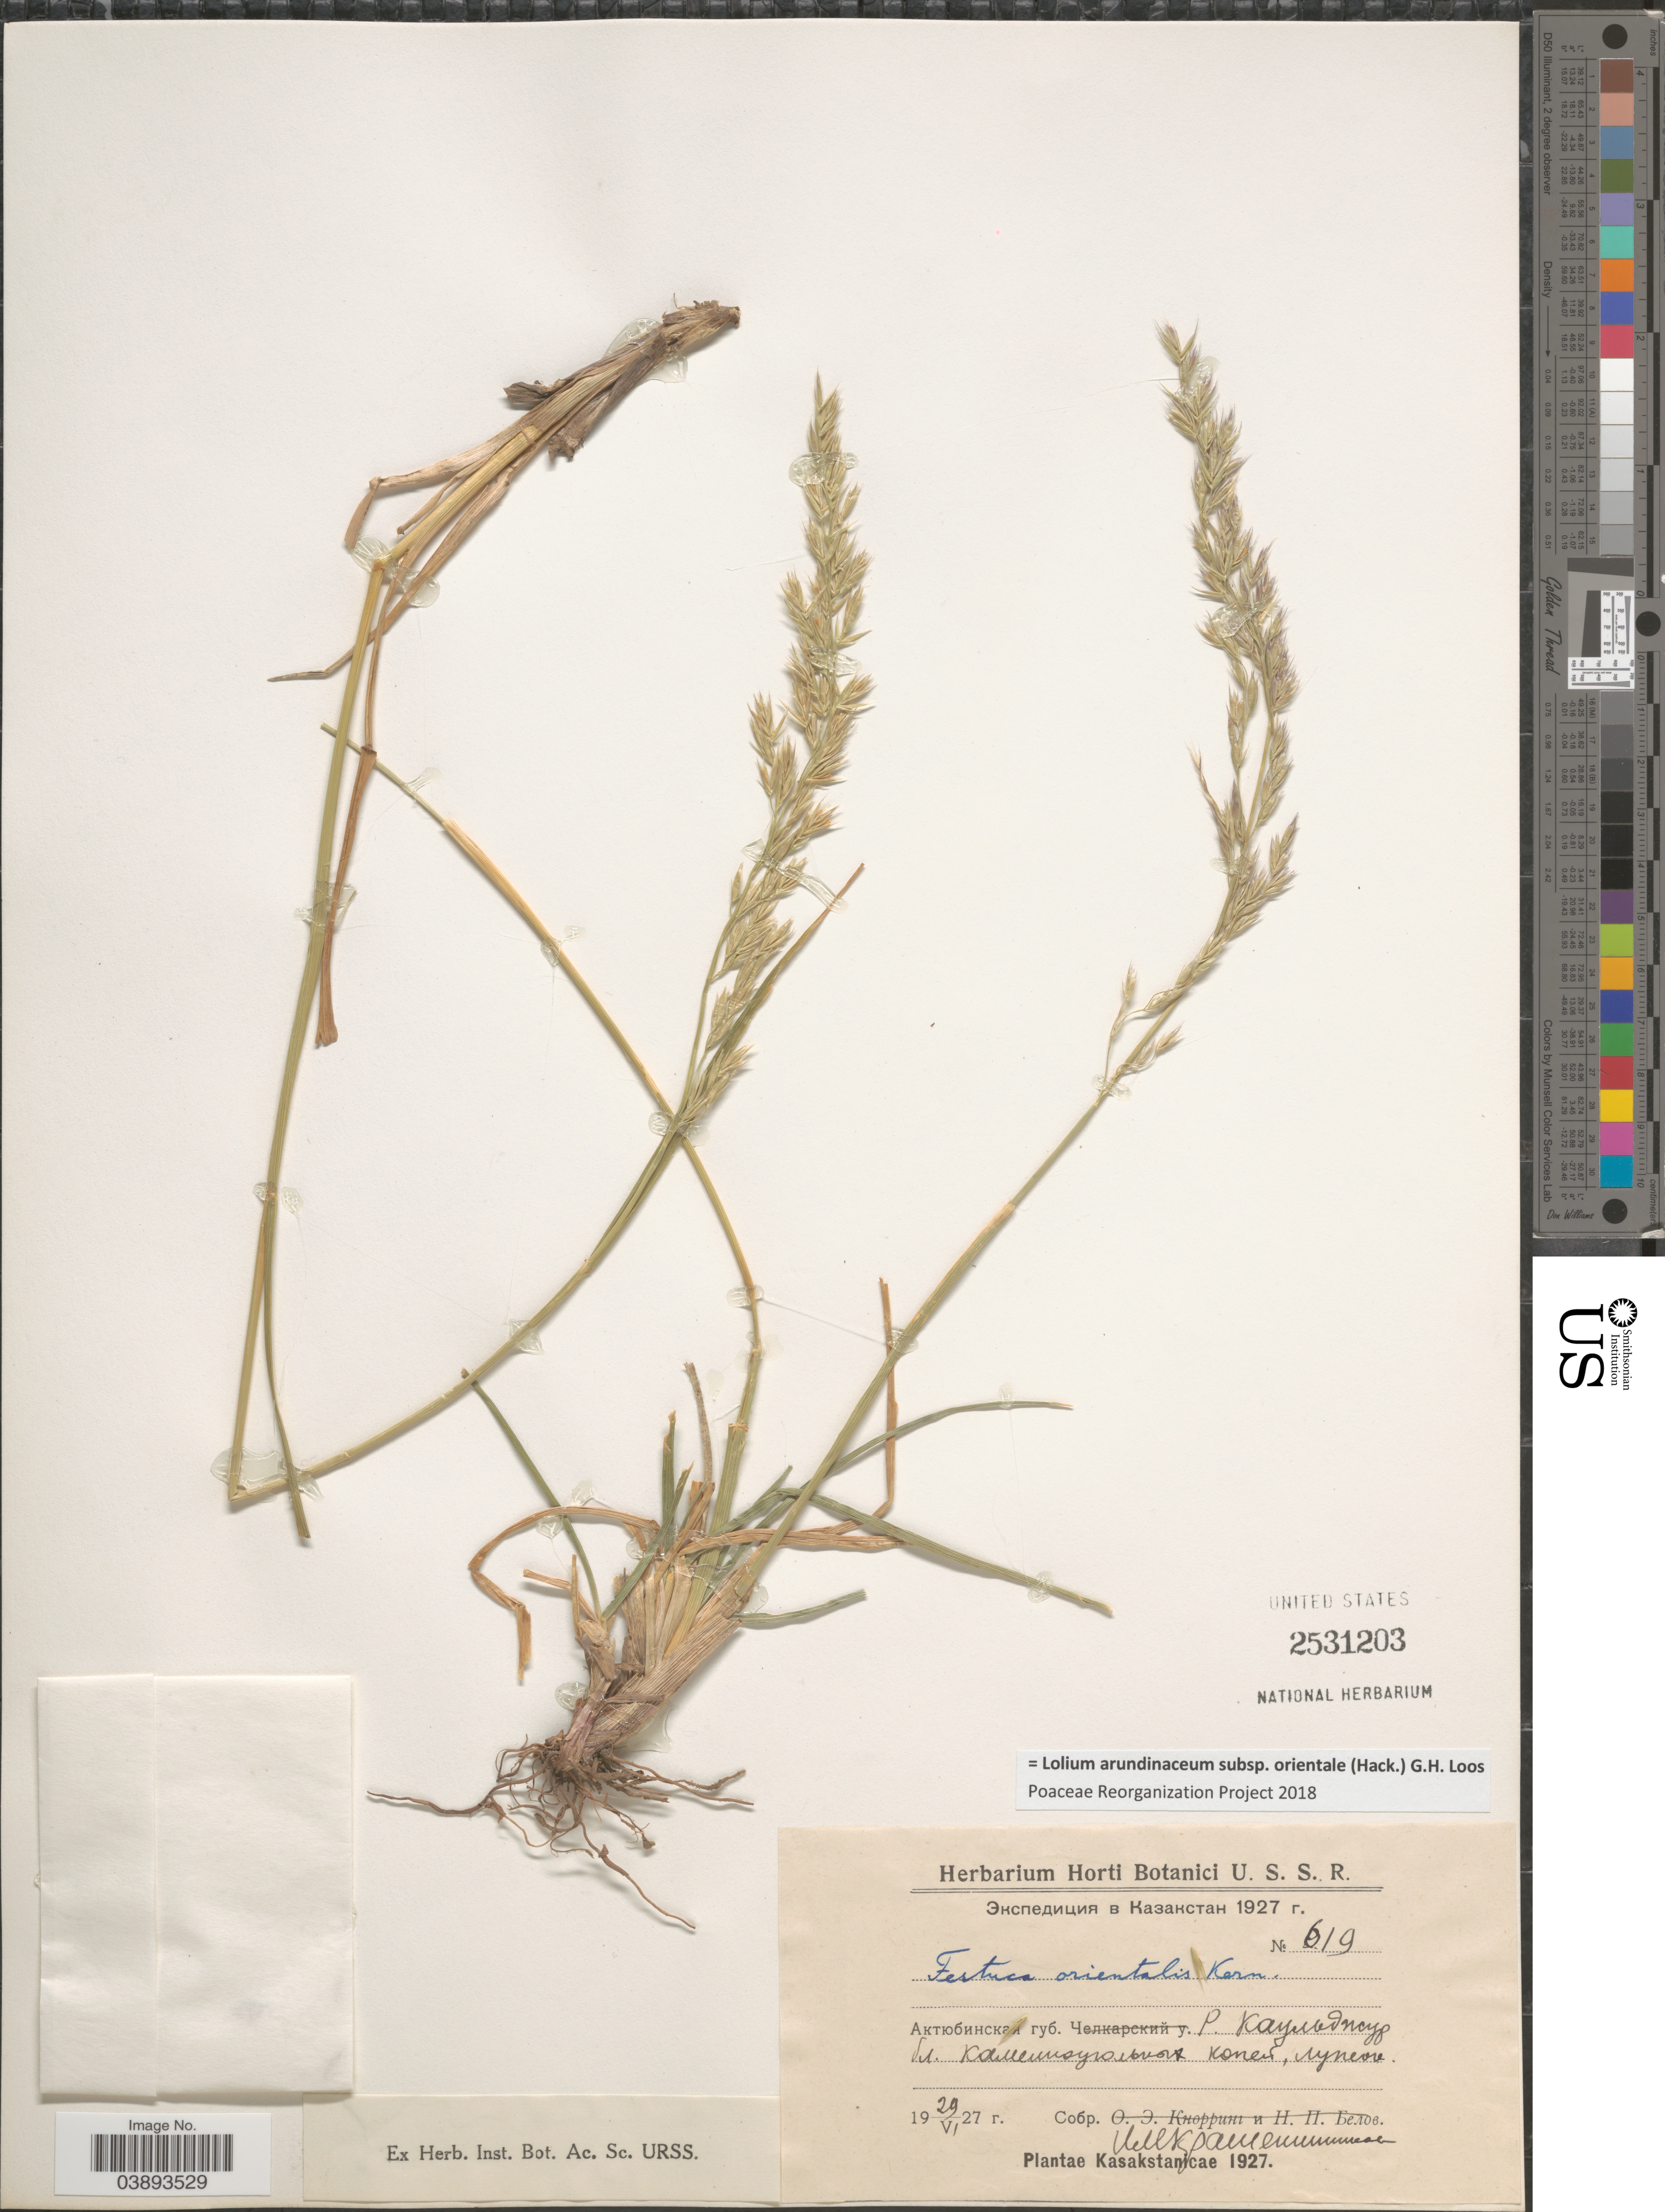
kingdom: Plantae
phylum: Tracheophyta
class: Liliopsida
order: Poales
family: Poaceae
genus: Lolium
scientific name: Lolium arundinaceum subsp. orientale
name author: (Hack.) G. H. Loos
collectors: I. Krasheninnikov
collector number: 619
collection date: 1927-06-29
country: Kazakhstan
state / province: Aqtobe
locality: river Kauldzhur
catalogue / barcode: US 2531203